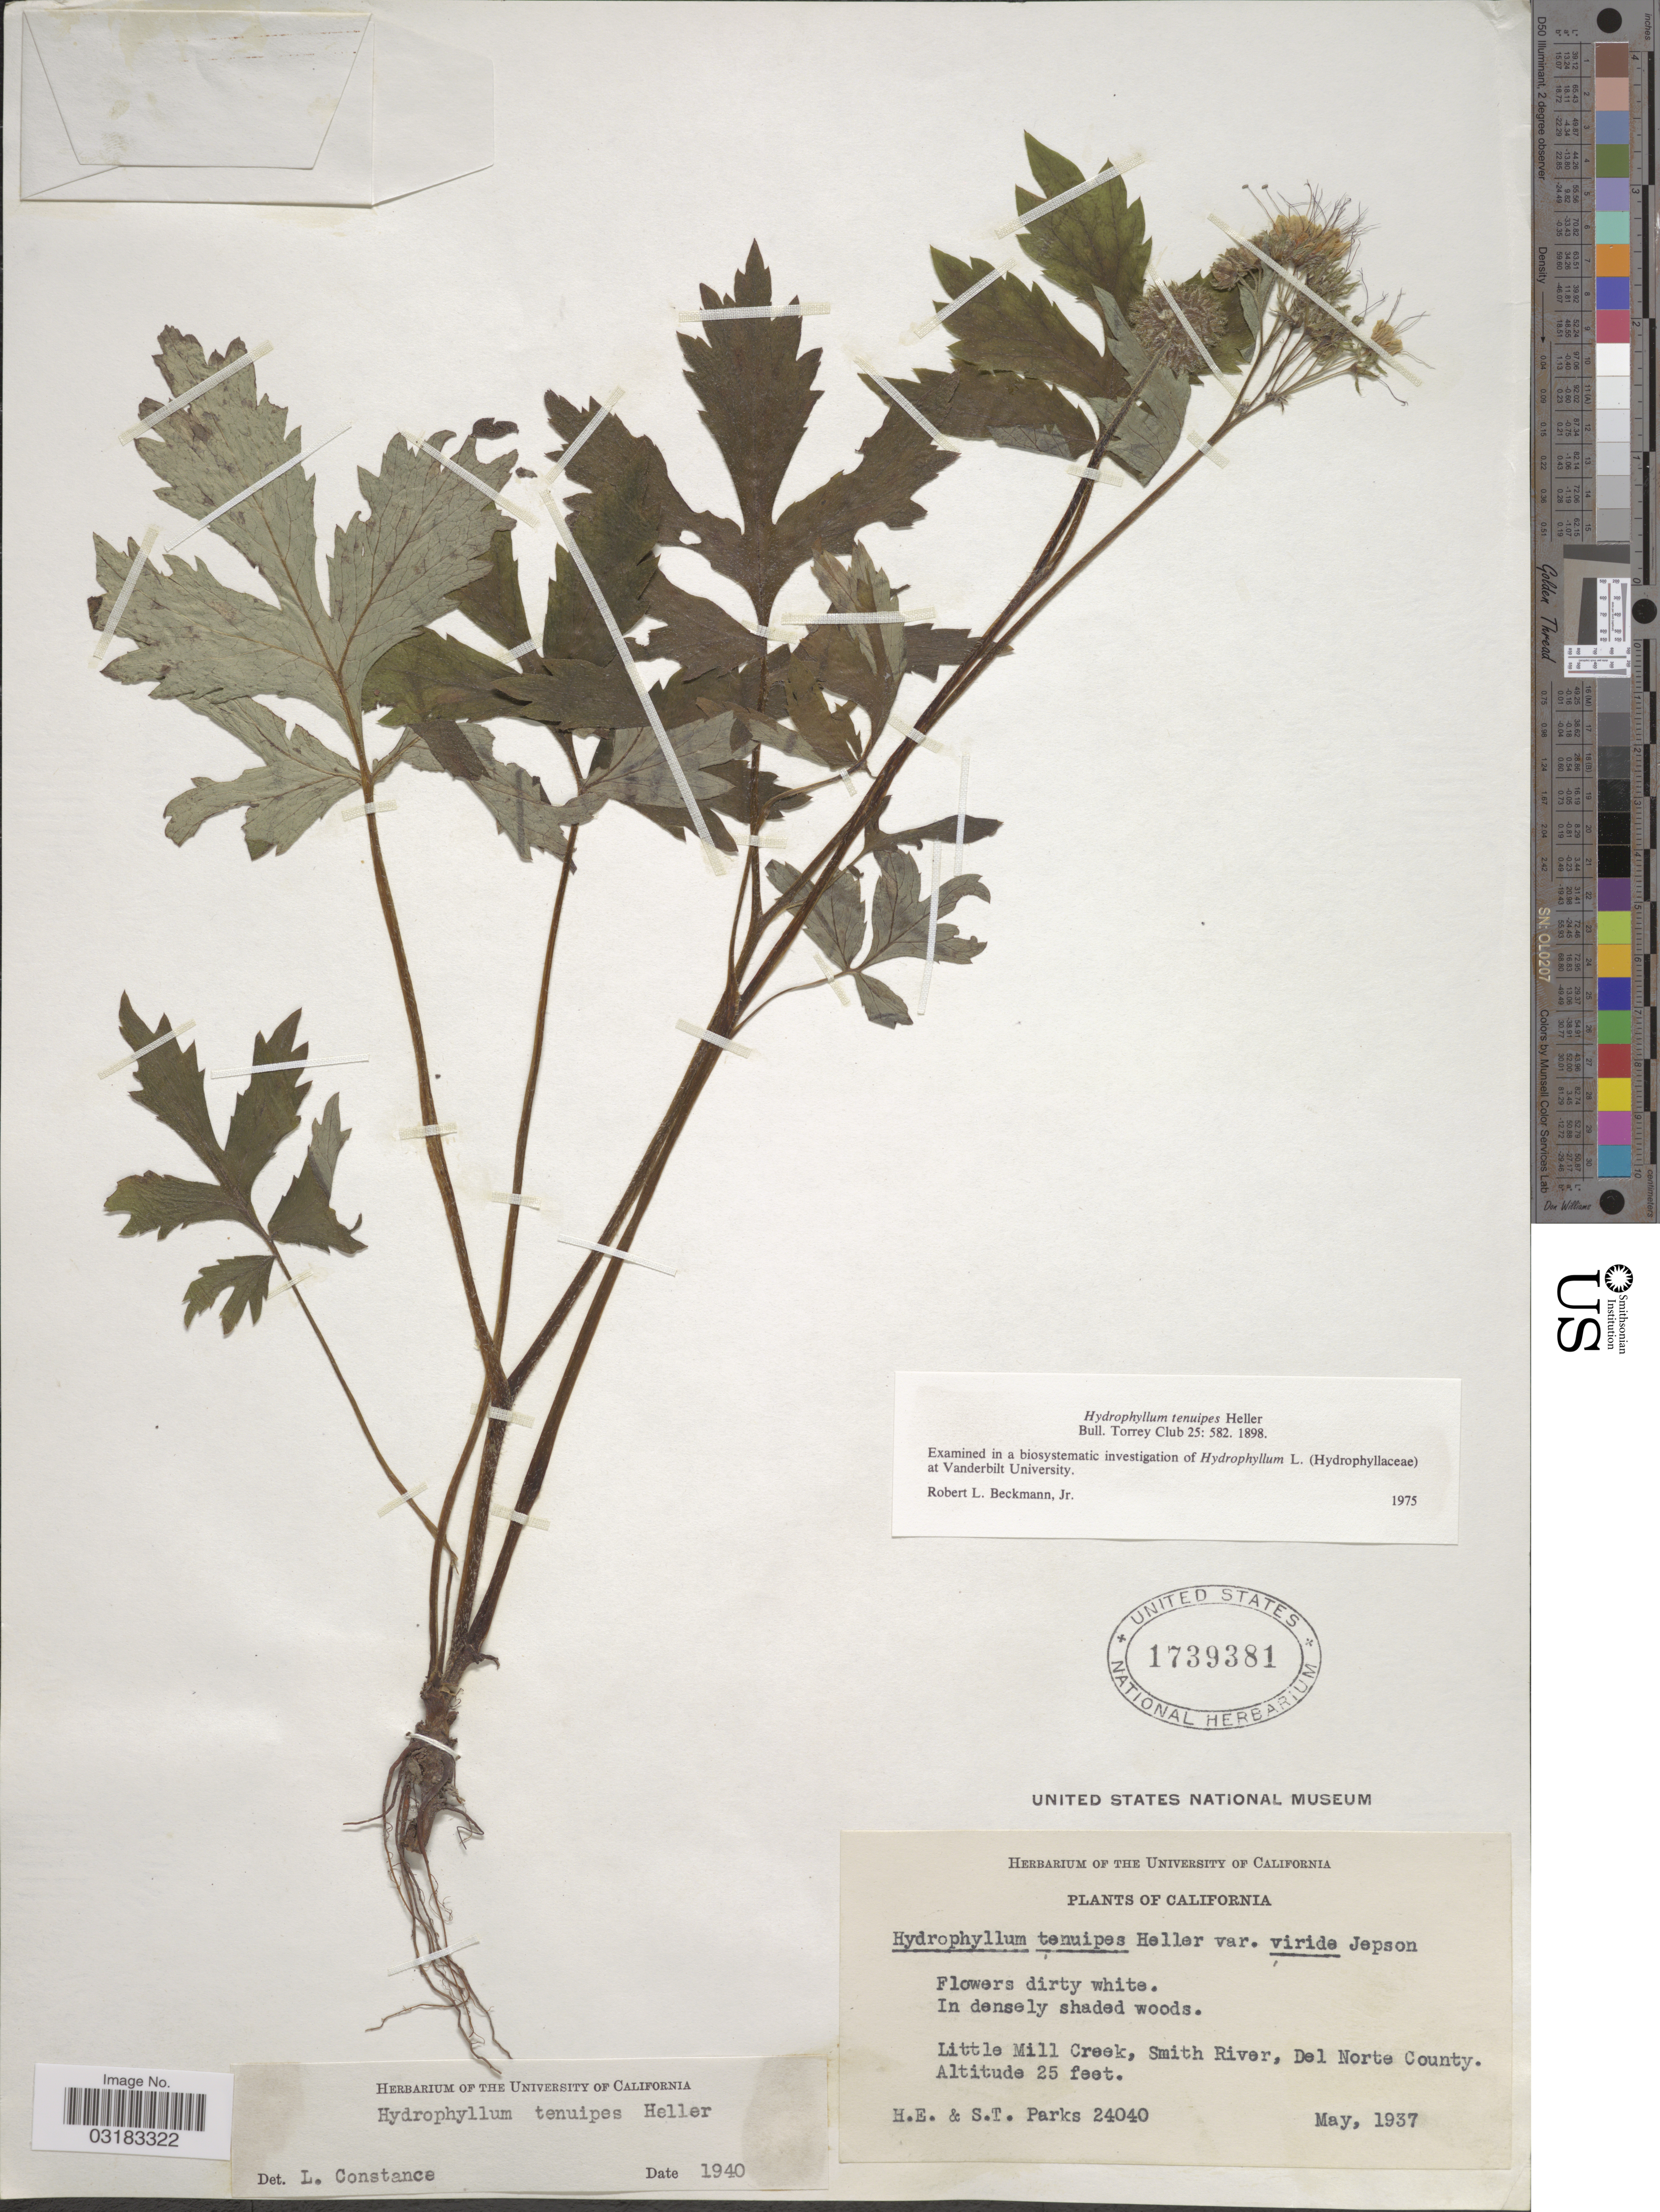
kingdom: Plantae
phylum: Tracheophyta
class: Magnoliopsida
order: Boraginales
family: Hydrophyllaceae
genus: Hydrophyllum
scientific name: Hydrophyllum tenuipes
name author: A. Heller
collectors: H. E. Parks & S. Parks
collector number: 24040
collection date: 1937-05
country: United States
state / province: California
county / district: Del Norte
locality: Little Mill Creek, Smith River, Del Norte County.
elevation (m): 8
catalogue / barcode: US 1739381